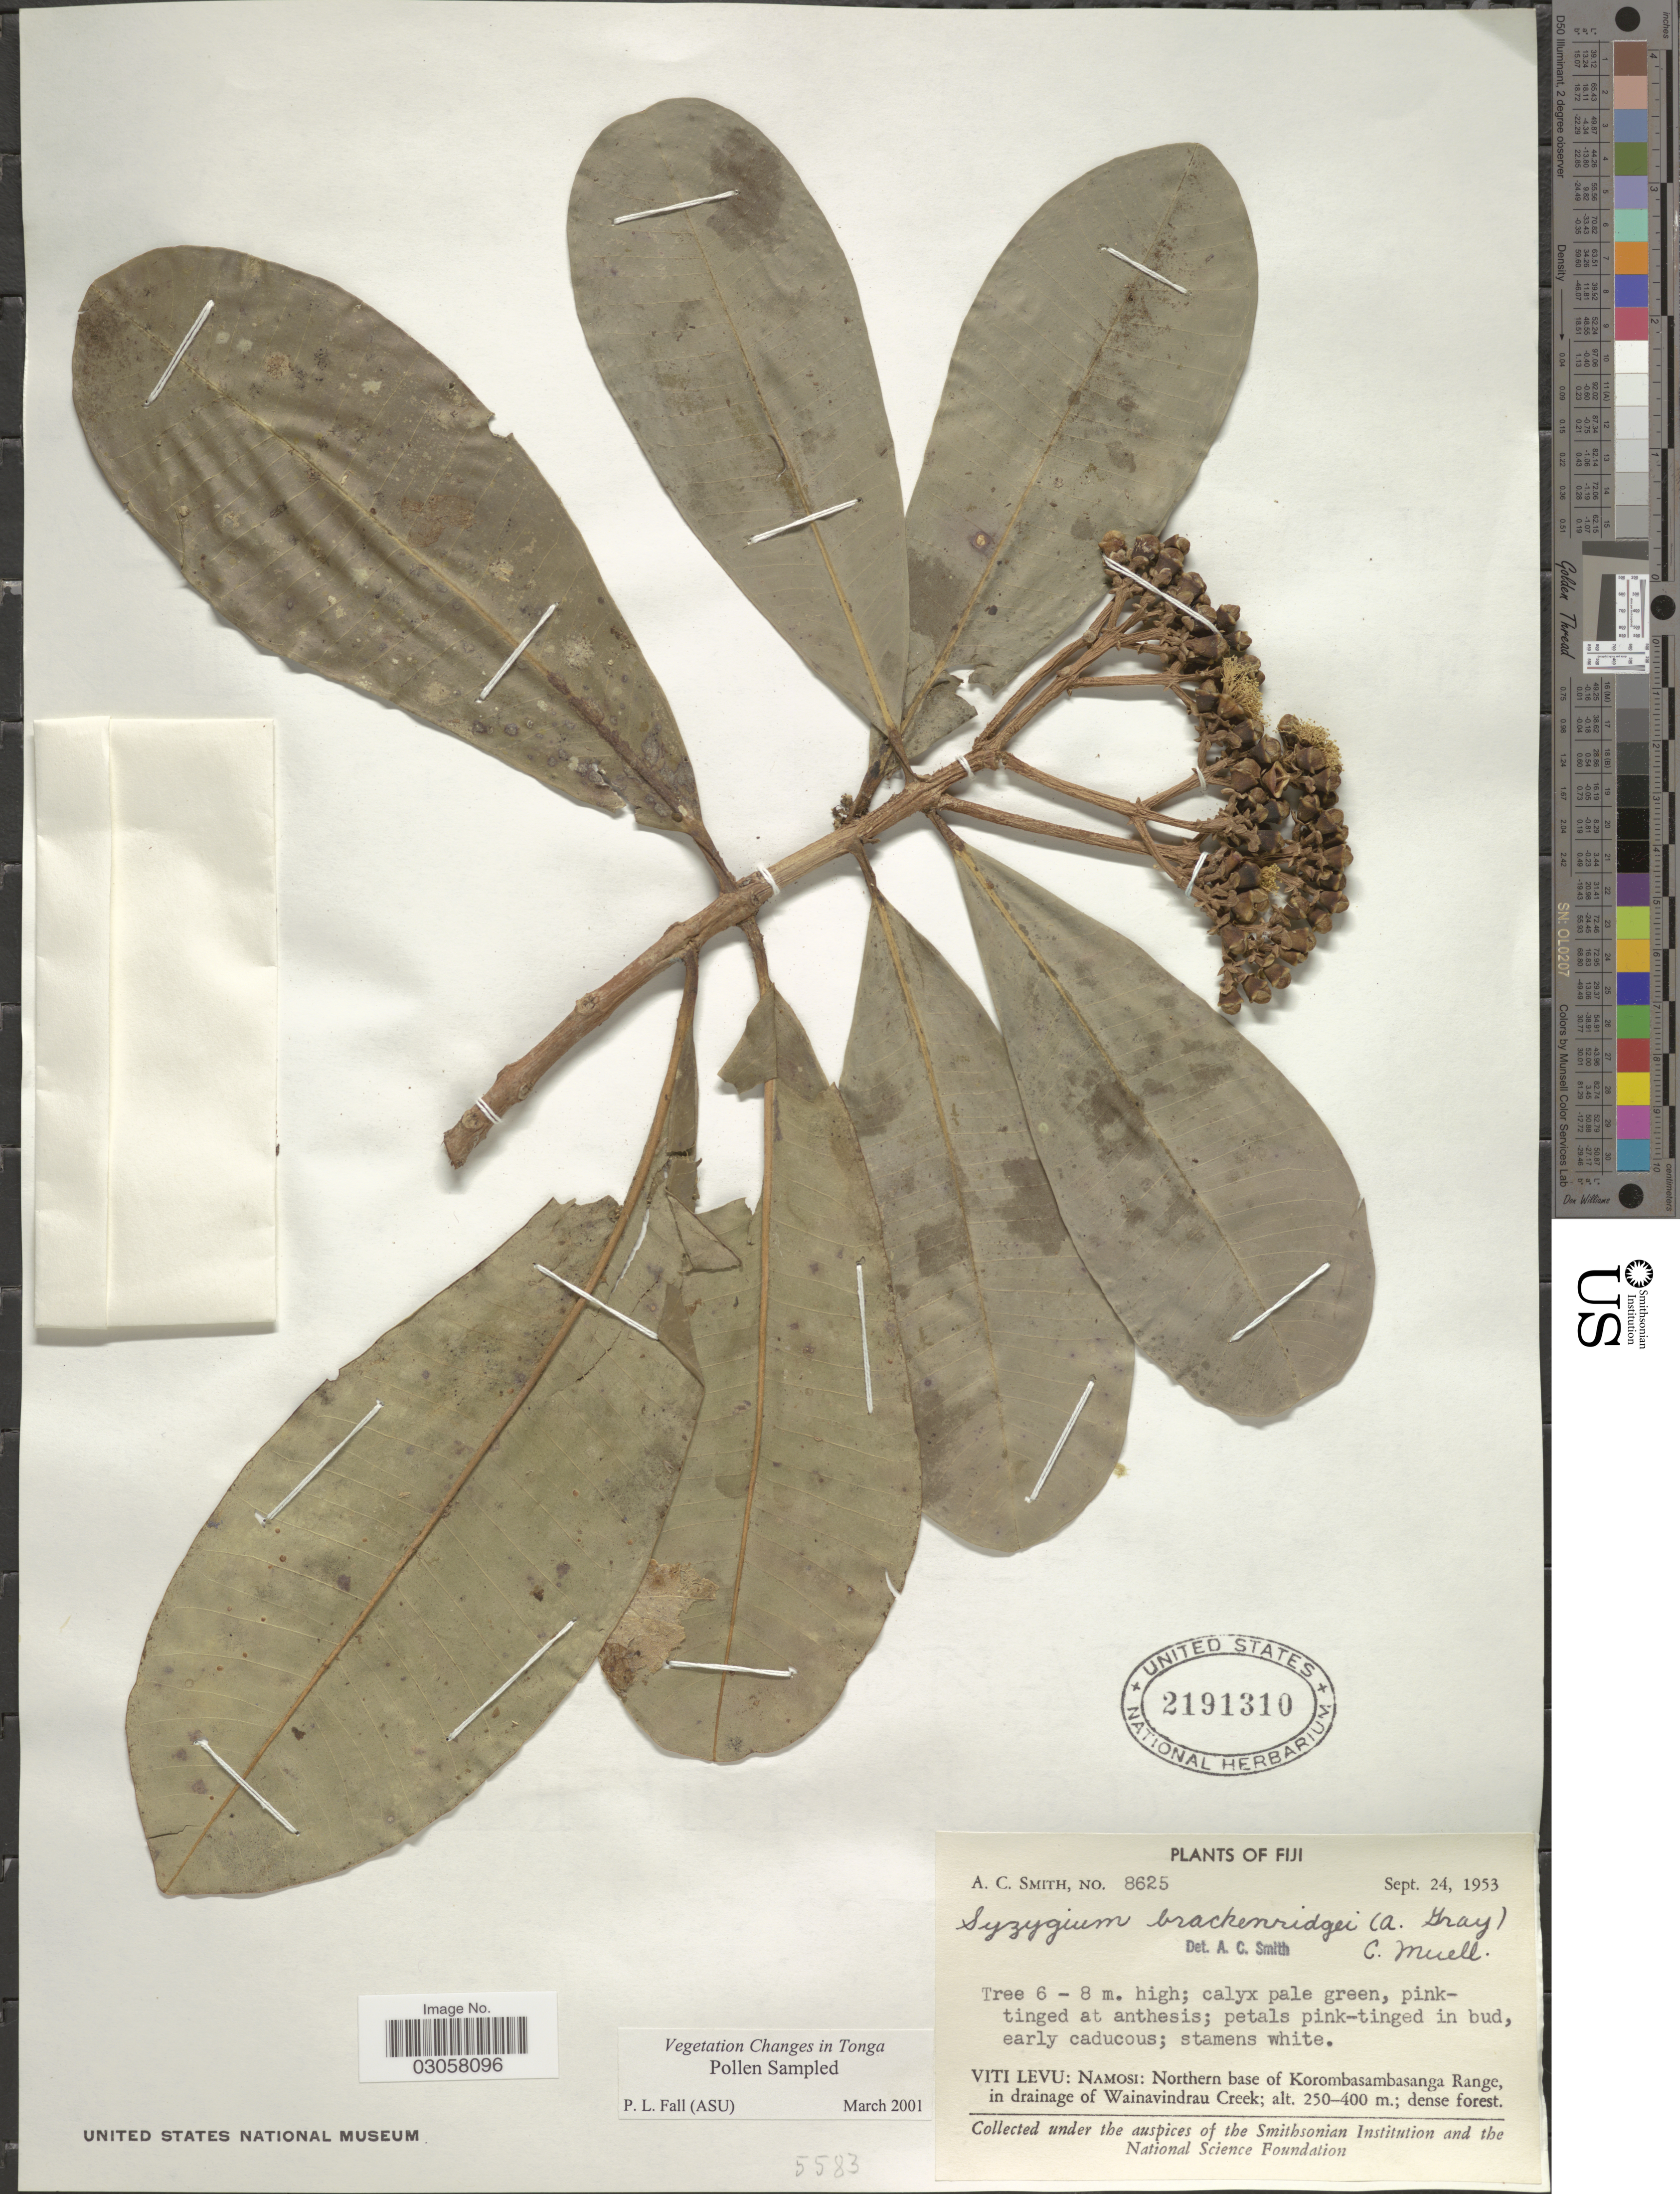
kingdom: Plantae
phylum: Tracheophyta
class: Magnoliopsida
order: Myrtales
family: Myrtaceae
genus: Syzygium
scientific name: Syzygium brackenridgei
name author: (A. Gray) Müll. Stuttg.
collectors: A. C. Smith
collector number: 8625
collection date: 1953-09-24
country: Fiji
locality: Viti Levu: Namosi: Northern base of Korombasambasanga Range, in drainage of Wainavindrau Creek.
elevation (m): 250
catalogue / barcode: US 2191310